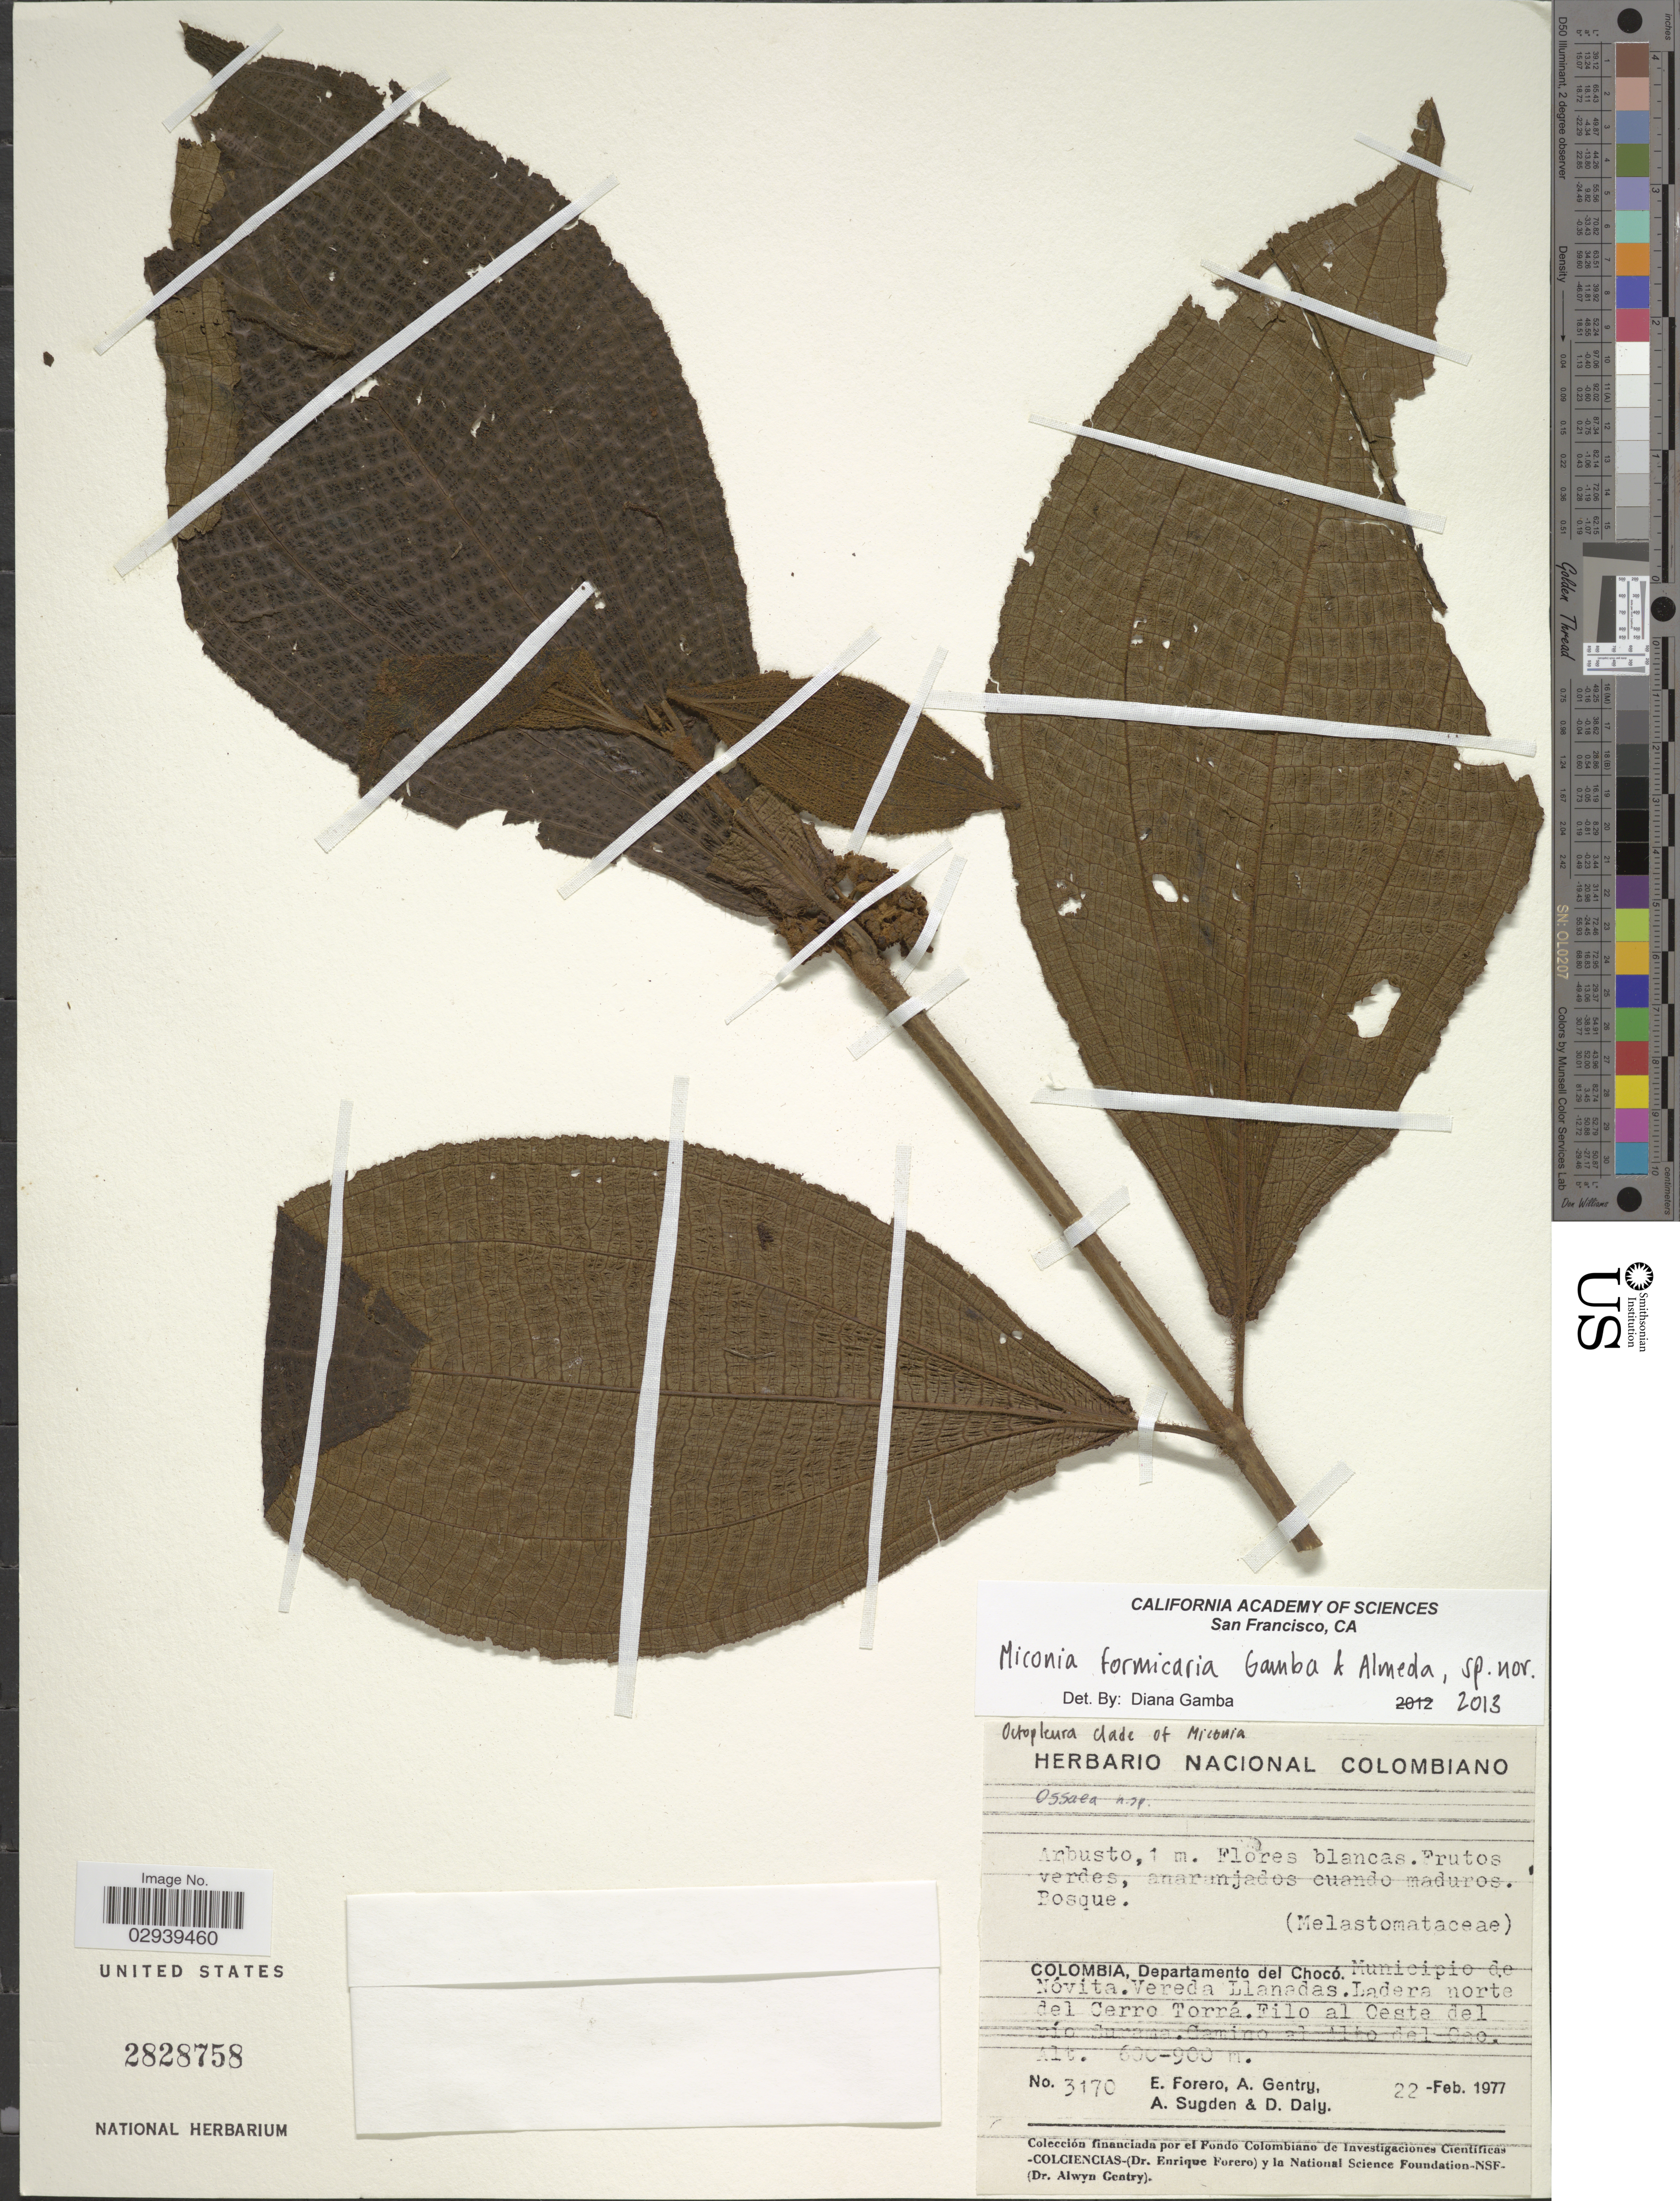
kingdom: Plantae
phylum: Tracheophyta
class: Magnoliopsida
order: Myrtales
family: Melastomataceae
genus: Miconia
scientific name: Miconia formicaria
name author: Gamba & Almeda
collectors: E. Forero, A. H. Gentry, A. Sugden & D. C. Daly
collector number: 3170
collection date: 1977-02-22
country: Colombia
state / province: Chocó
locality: Departamento del Chocó. Municipio de Nóvita. Vereda Llanadas. Ladera norte del Cerro Torrá. Fila al Oeste del río Surama. Camino al Alto del Oso.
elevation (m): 600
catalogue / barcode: US 2828758